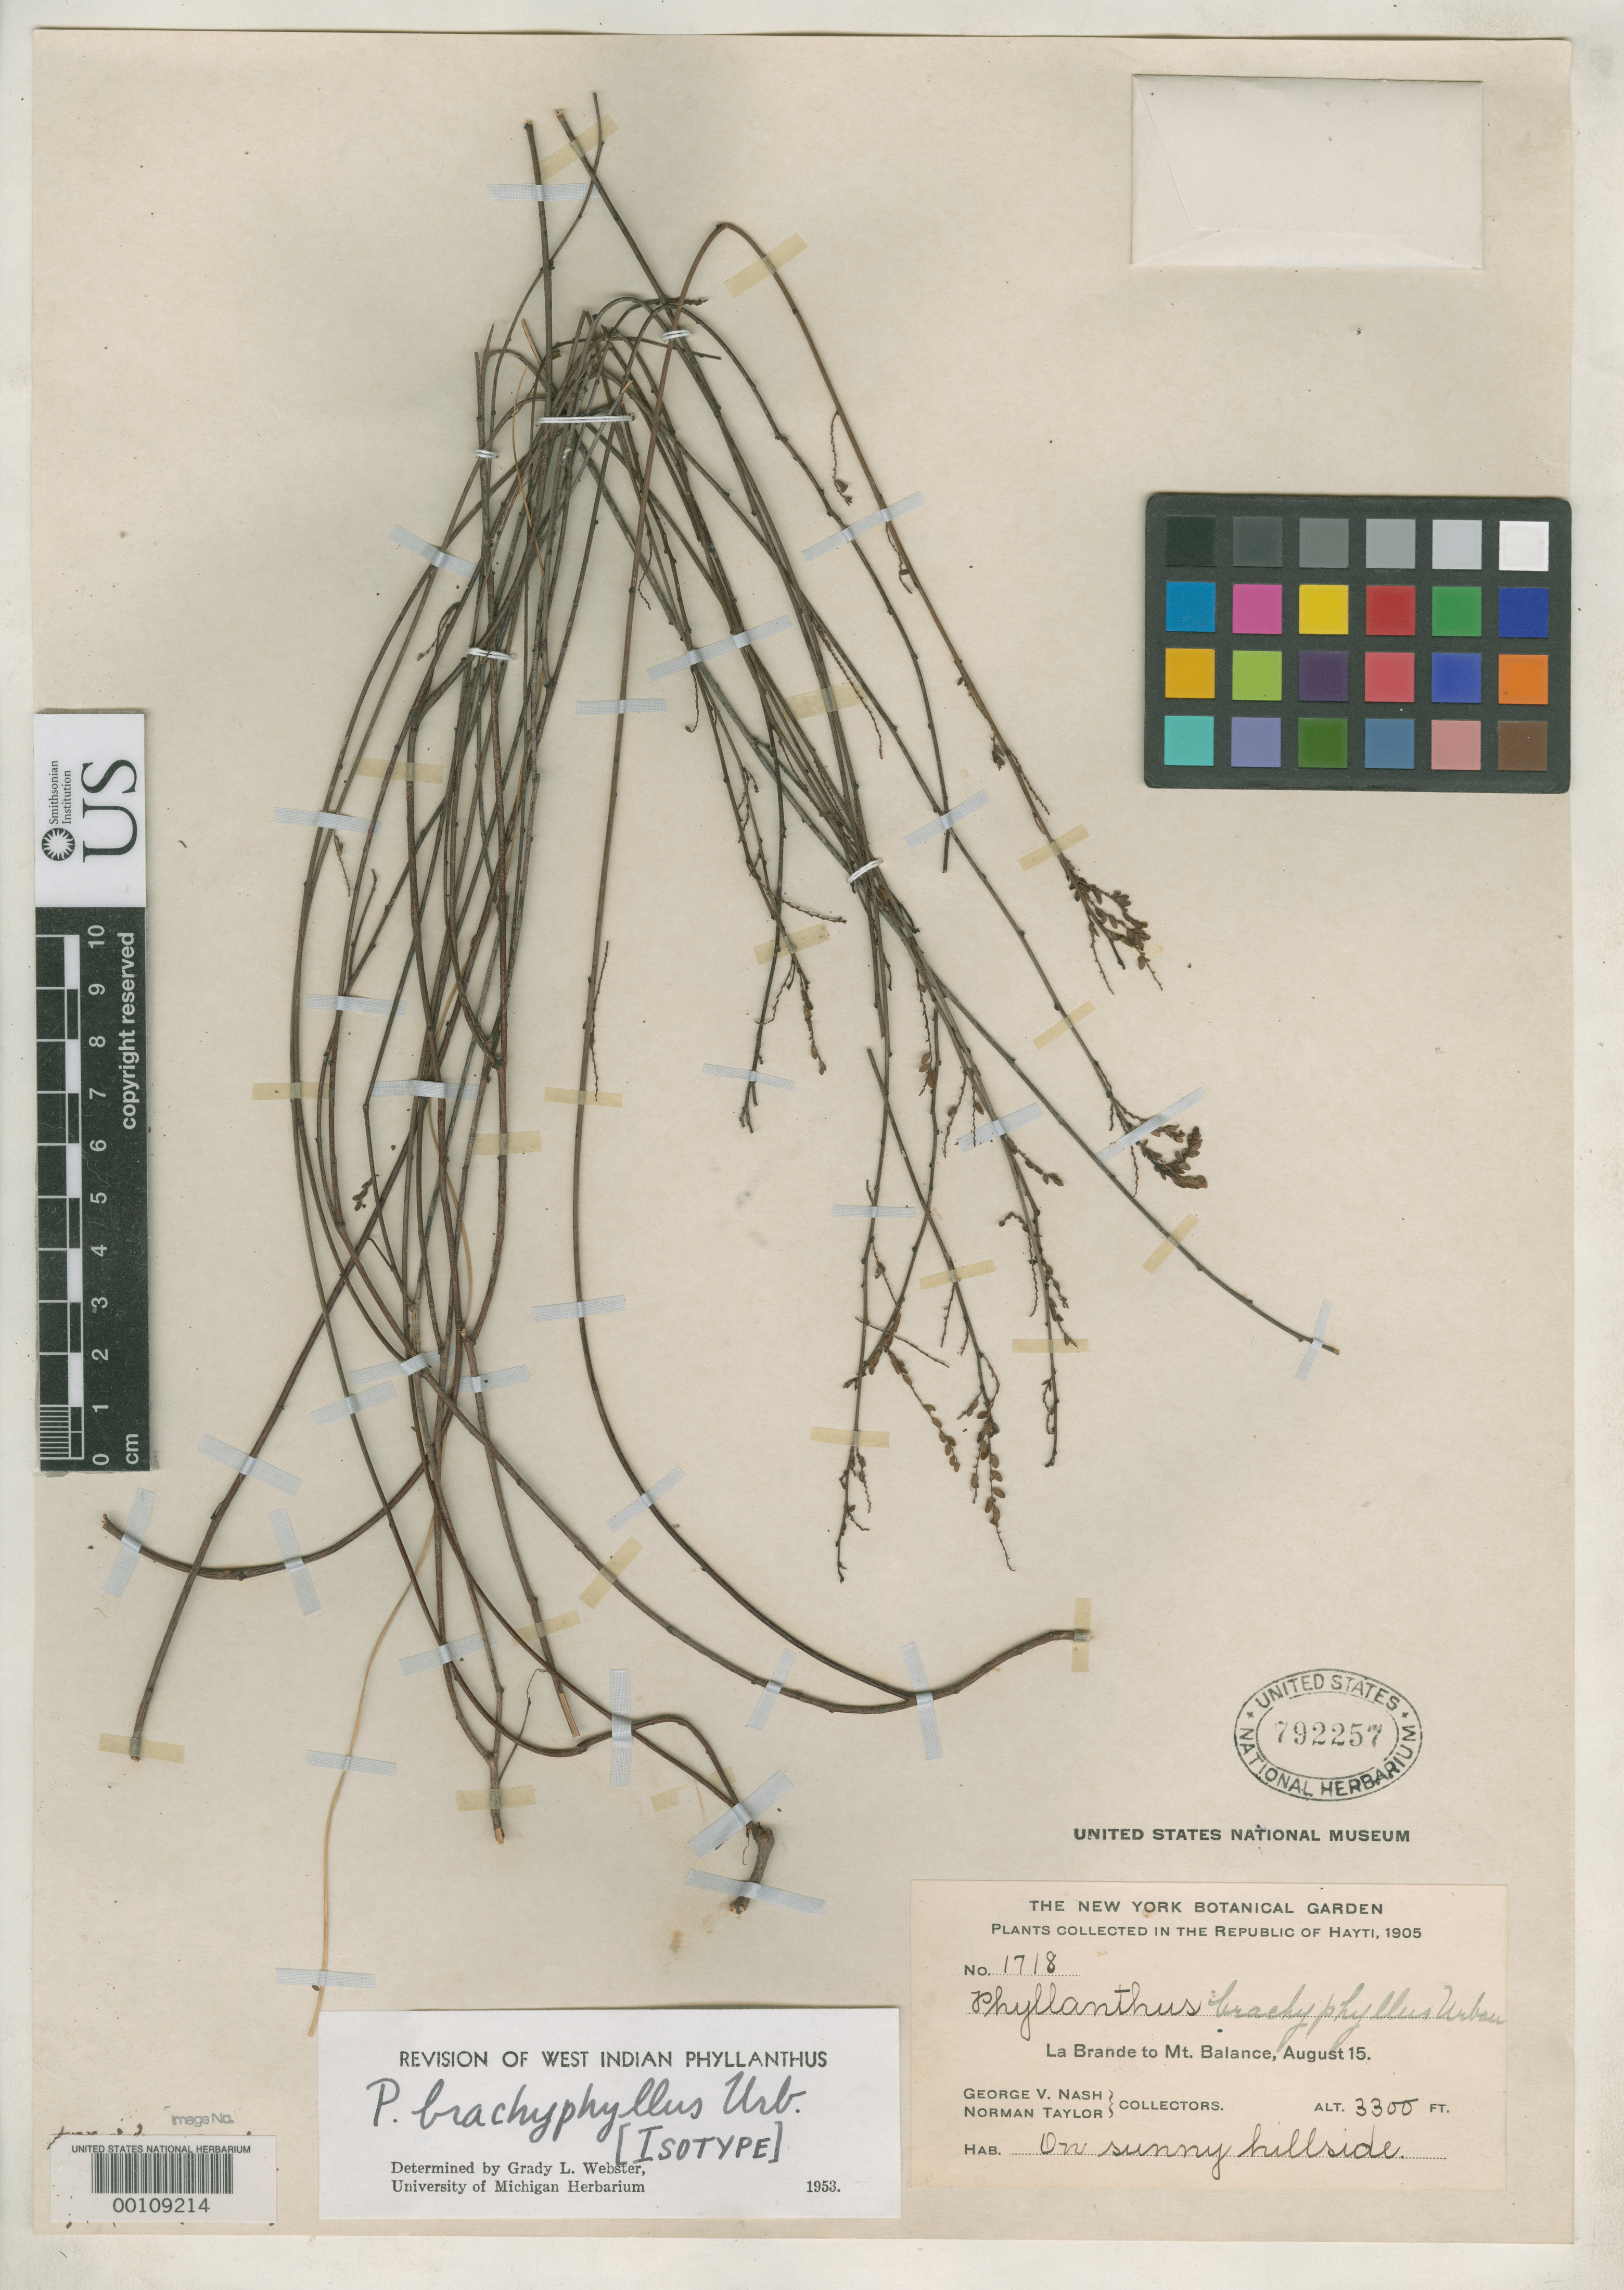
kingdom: Plantae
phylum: Tracheophyta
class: Magnoliopsida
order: Malpighiales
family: Phyllanthaceae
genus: Phyllanthus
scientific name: Phyllanthus brachyphyllus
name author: Urb.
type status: Isotype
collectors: G. V. Nash & N. Taylor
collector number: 1718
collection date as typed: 15 Aug 1905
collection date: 1905-08-15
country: Haiti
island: Hispaniola Island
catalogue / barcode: US 792257